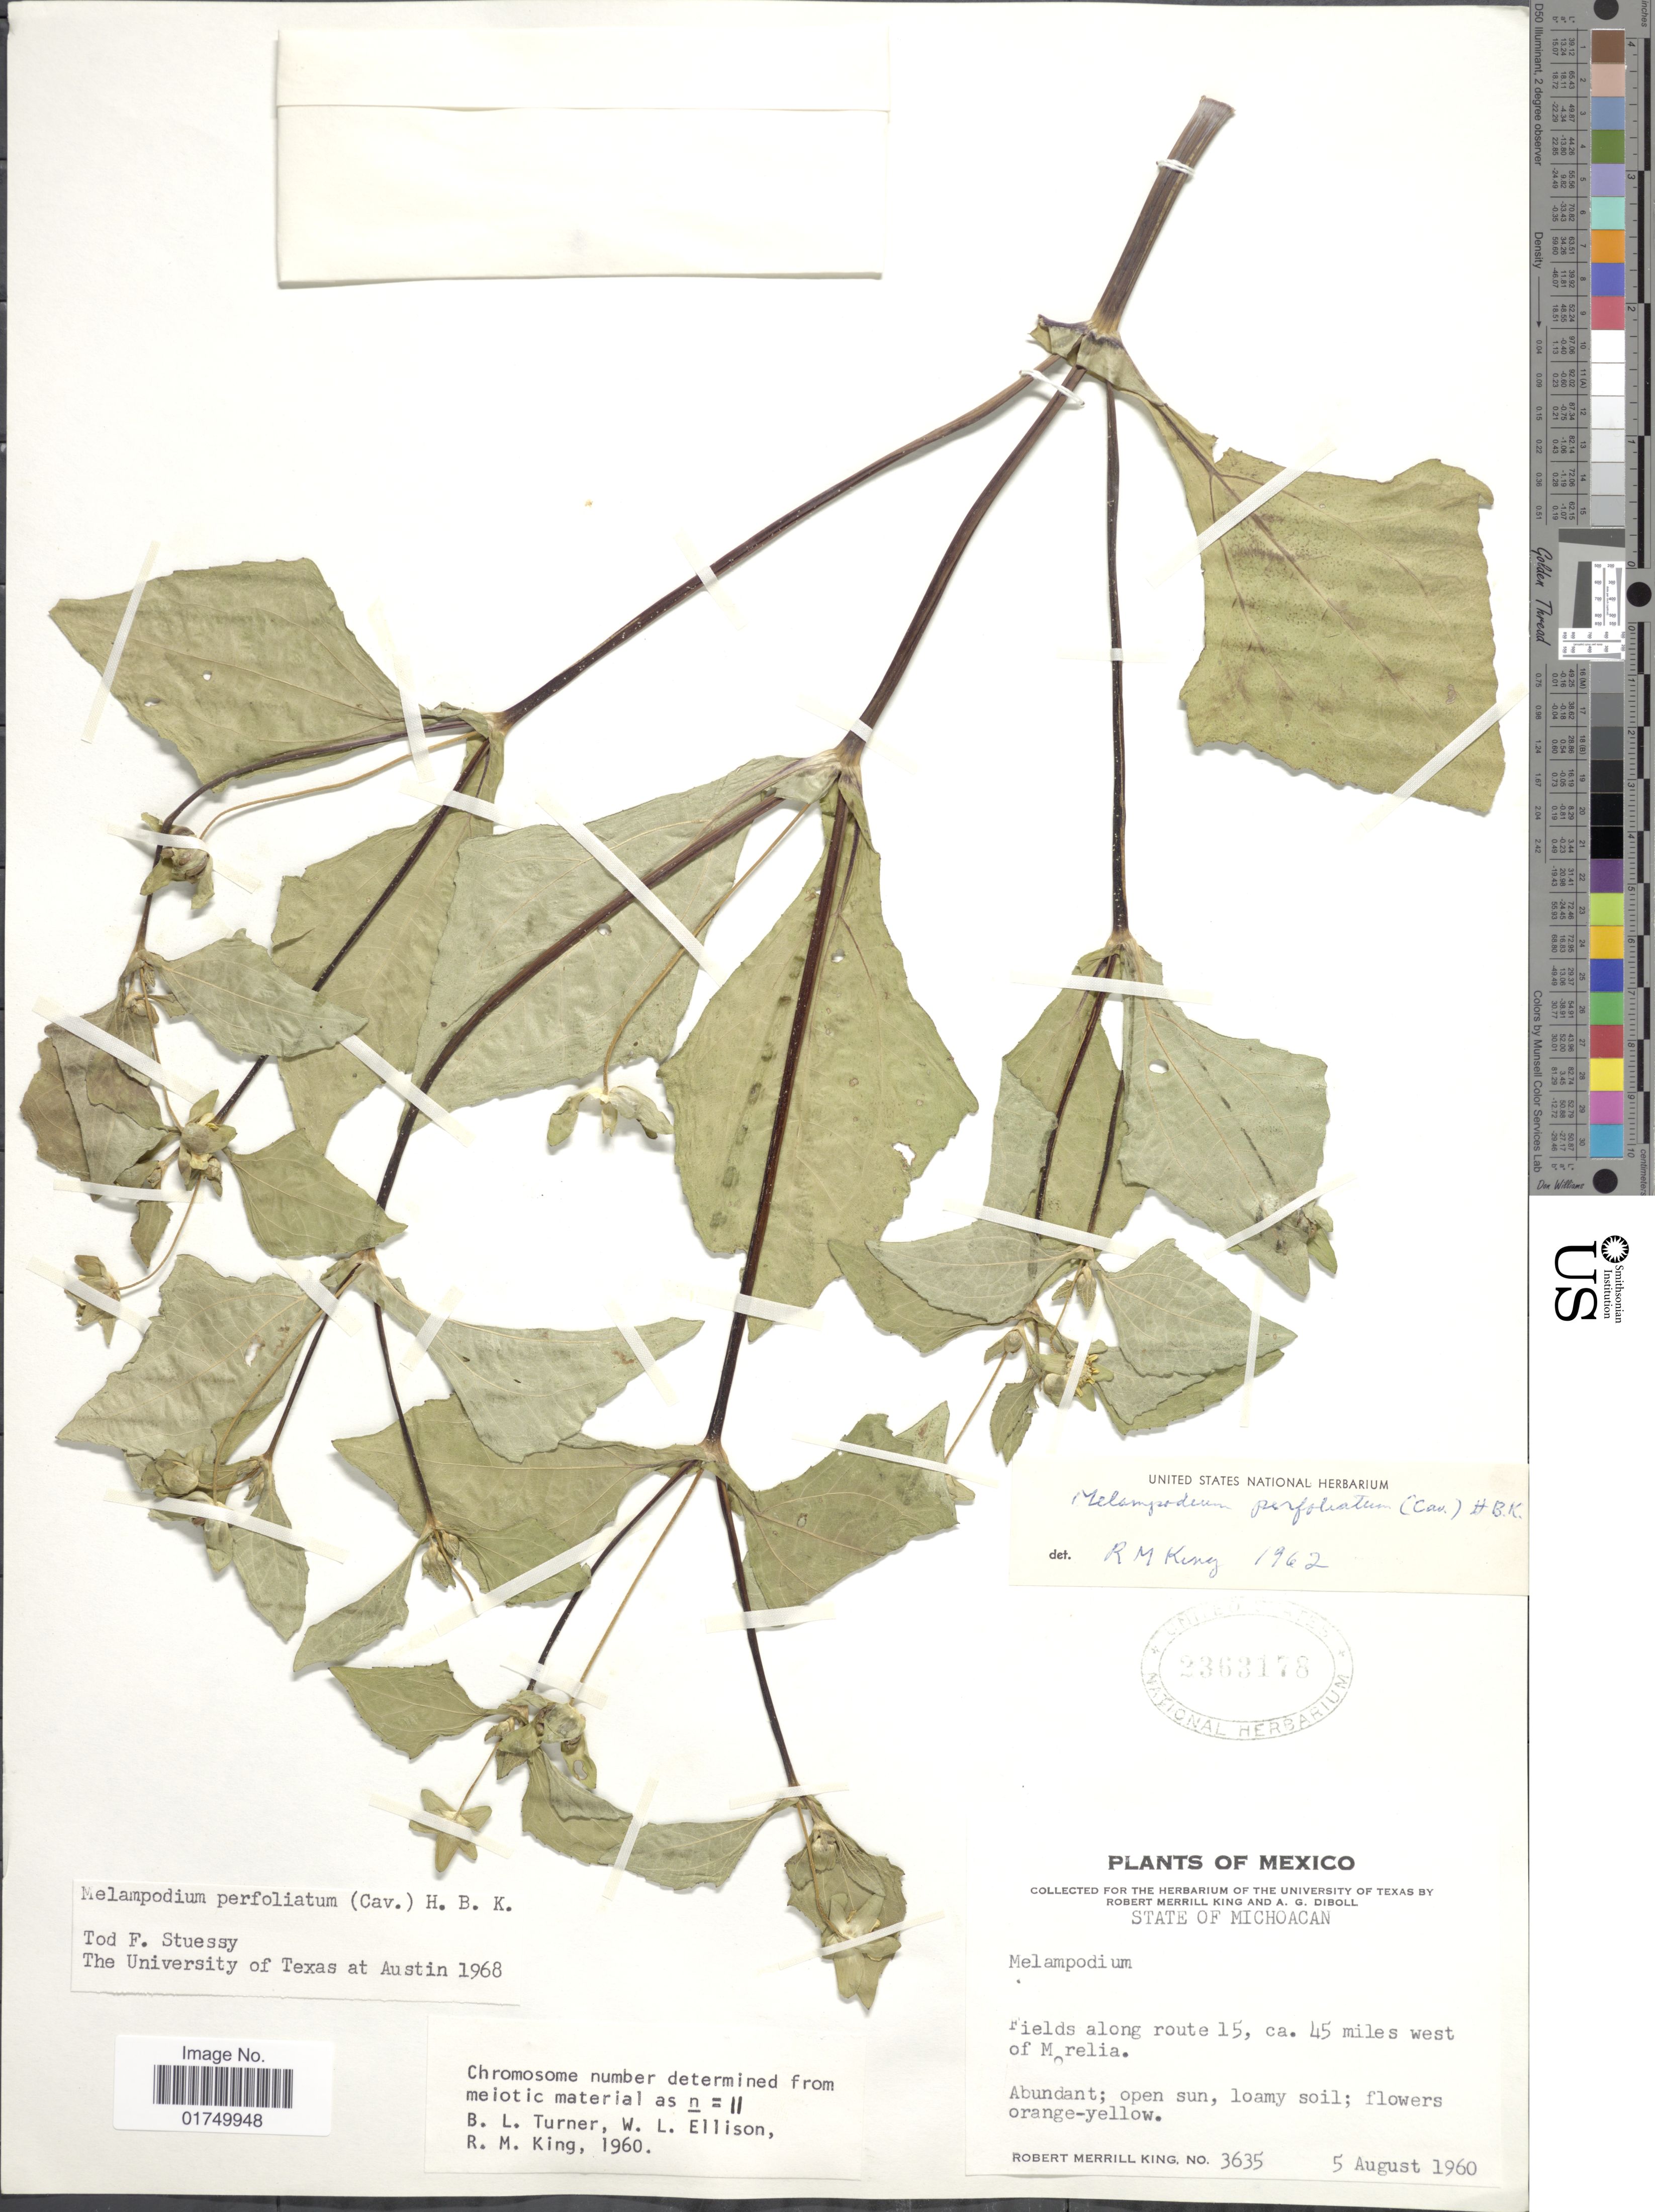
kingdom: Plantae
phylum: Tracheophyta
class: Magnoliopsida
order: Asterales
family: Asteraceae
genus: Melampodium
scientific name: Melampodium perfoliatum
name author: (Cav.) Kunth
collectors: R. M. King & A. Diboll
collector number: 3635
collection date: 1960-08-05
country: Mexico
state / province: Michoacán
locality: State of Michoacan. Fields along route 15, ca. 45 miles west of Morelia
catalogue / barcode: US 2363178